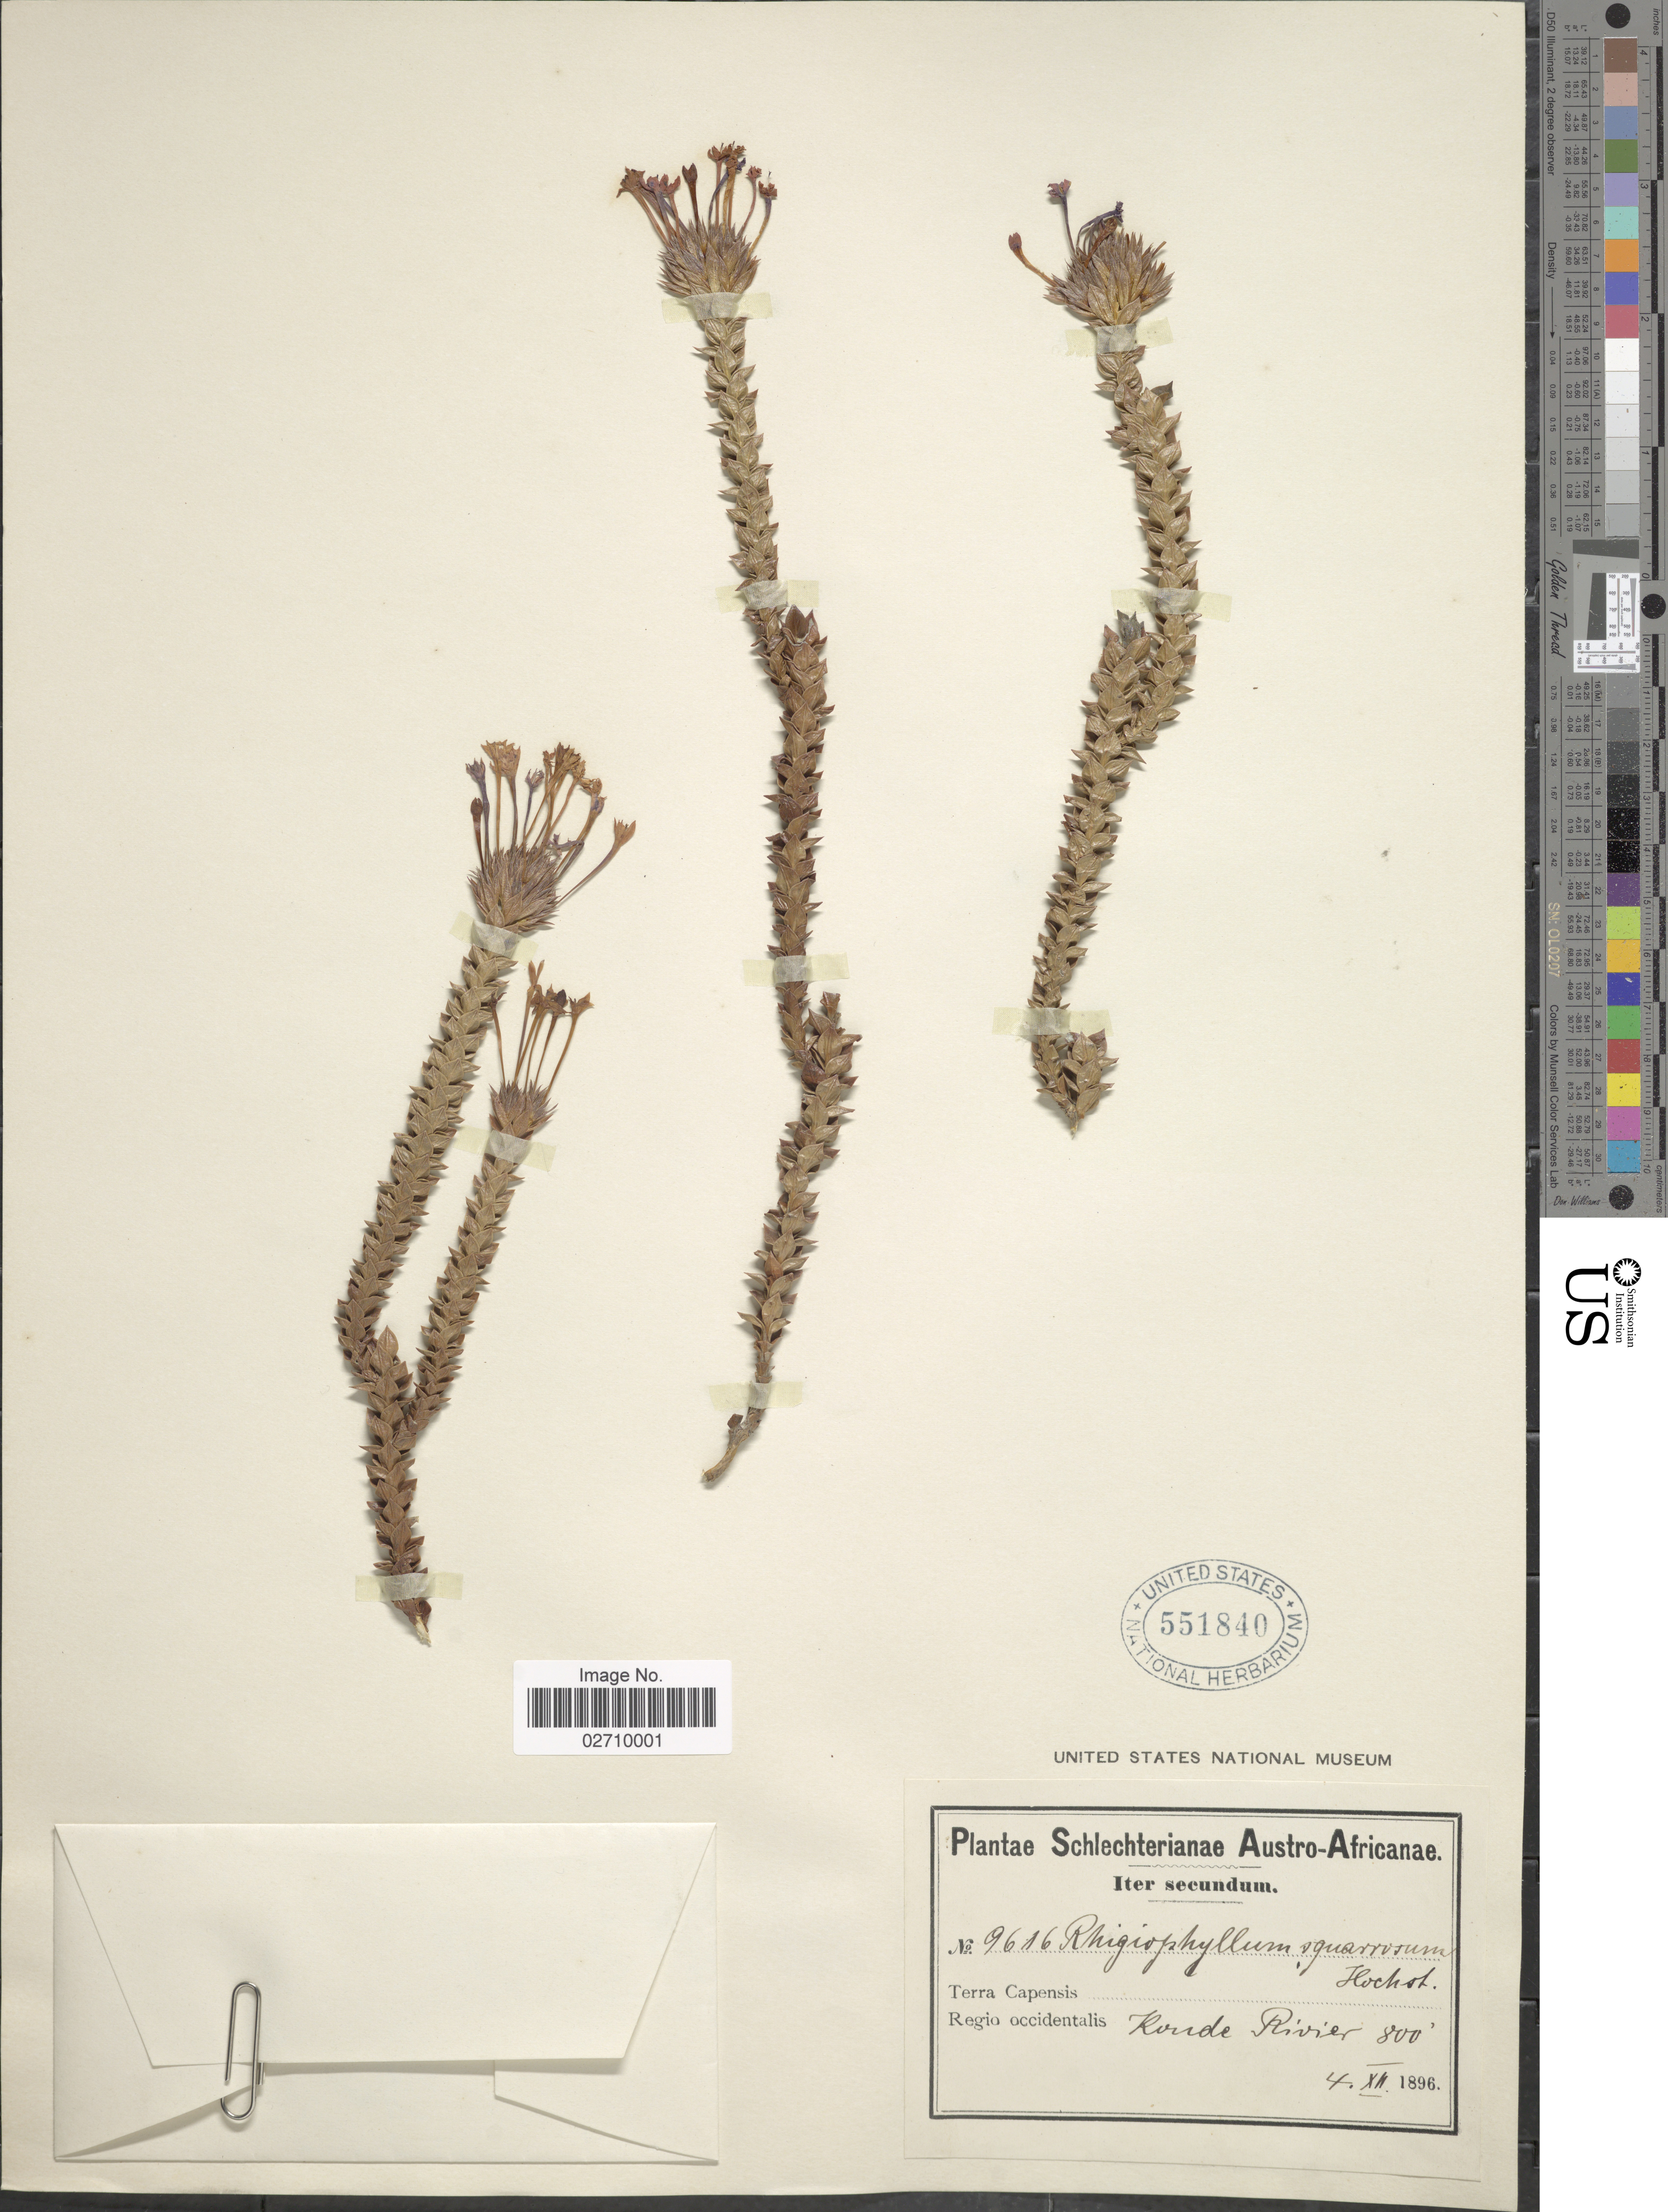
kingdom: Plantae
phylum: Tracheophyta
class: Magnoliopsida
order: Asterales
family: Campanulaceae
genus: Rhigiophyllum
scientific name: Rhigiophyllum squarrosum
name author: Hochst.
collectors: Schlechter, --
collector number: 9316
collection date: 1896-12-04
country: South Africa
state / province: Western Cape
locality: Austro-Africanae, Terra Capensis, Regio occidentalis, Koude Rivier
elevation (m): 244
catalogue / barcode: US 551840